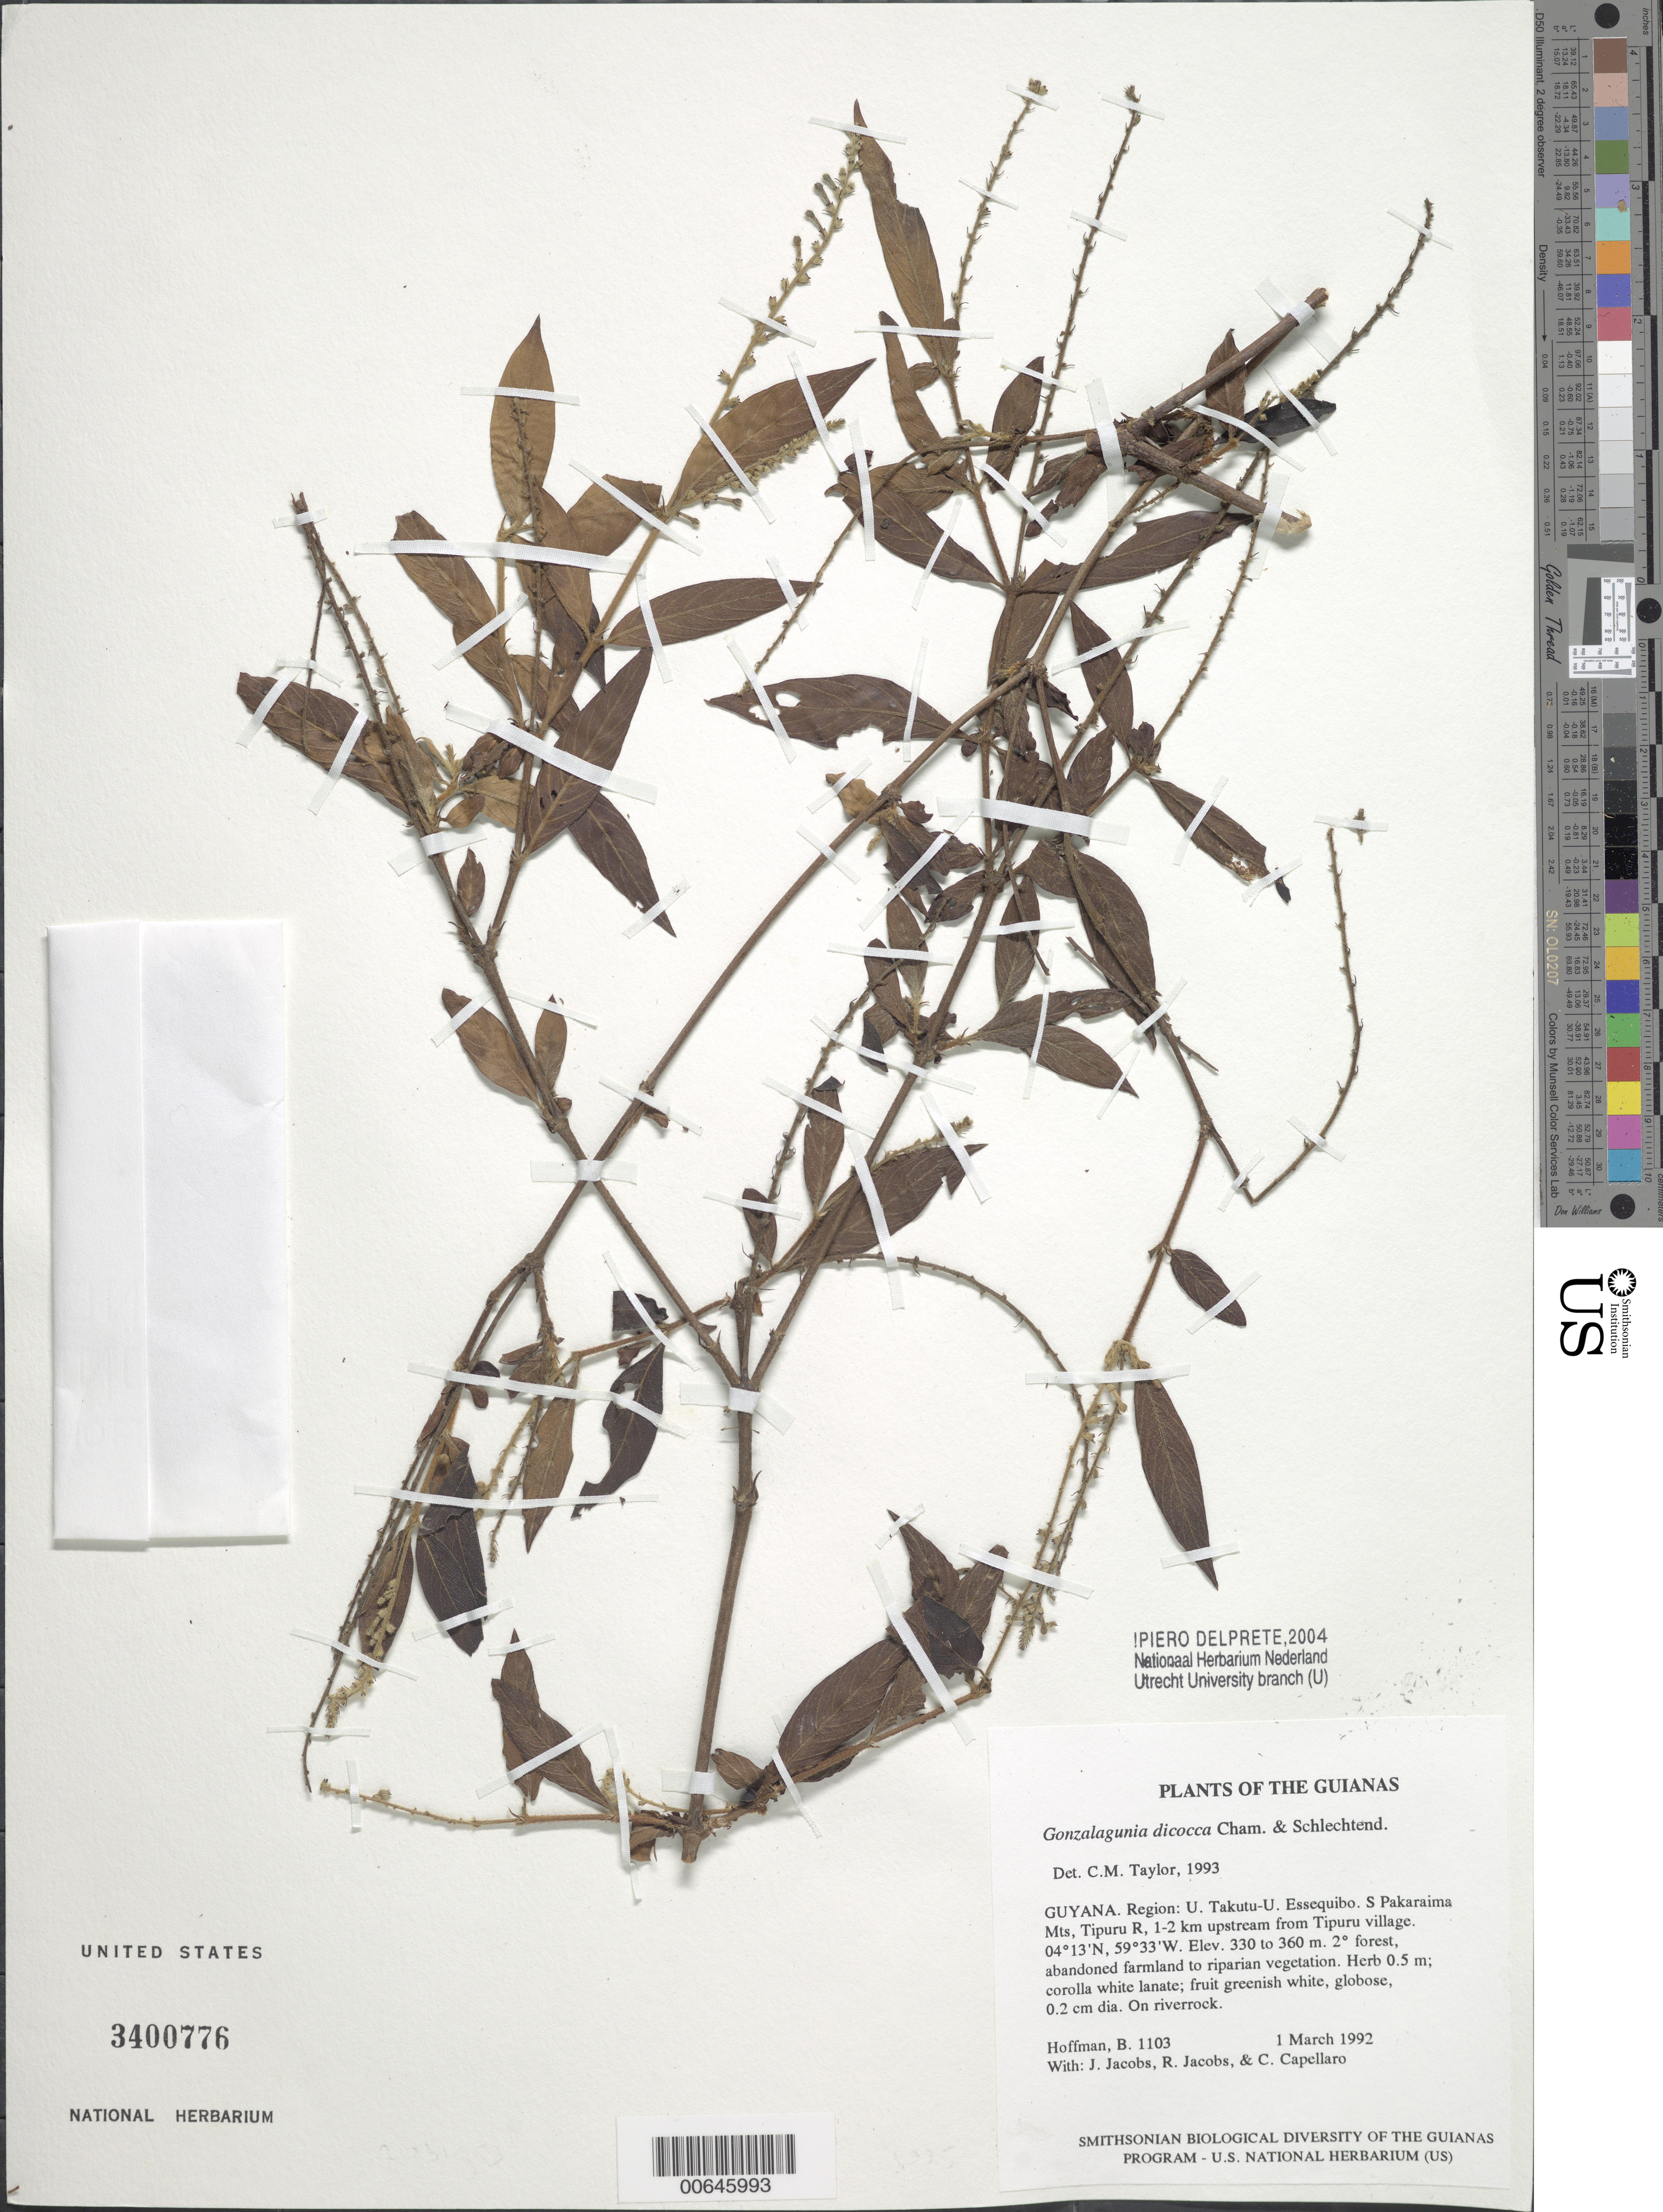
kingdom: Plantae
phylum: Tracheophyta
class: Magnoliopsida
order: Gentianales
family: Rubiaceae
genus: Gonzalagunia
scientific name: Gonzalagunia dicocca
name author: Cham. & Schltdl.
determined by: Taylor, Charlotte M.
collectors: B. Hoffman, J. Jacobs, R. Jacobs & C. Capellaro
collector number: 1103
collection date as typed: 1 March 1992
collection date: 1992-03-01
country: Guyana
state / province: U. Takutu-U. Essequibo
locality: S Pakaraima Mts, Tipuru R., 1-2 km upstream from Tipuru Village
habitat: Secondary forest, abandoned farmland to riparian vegetation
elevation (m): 330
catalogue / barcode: US 3400776